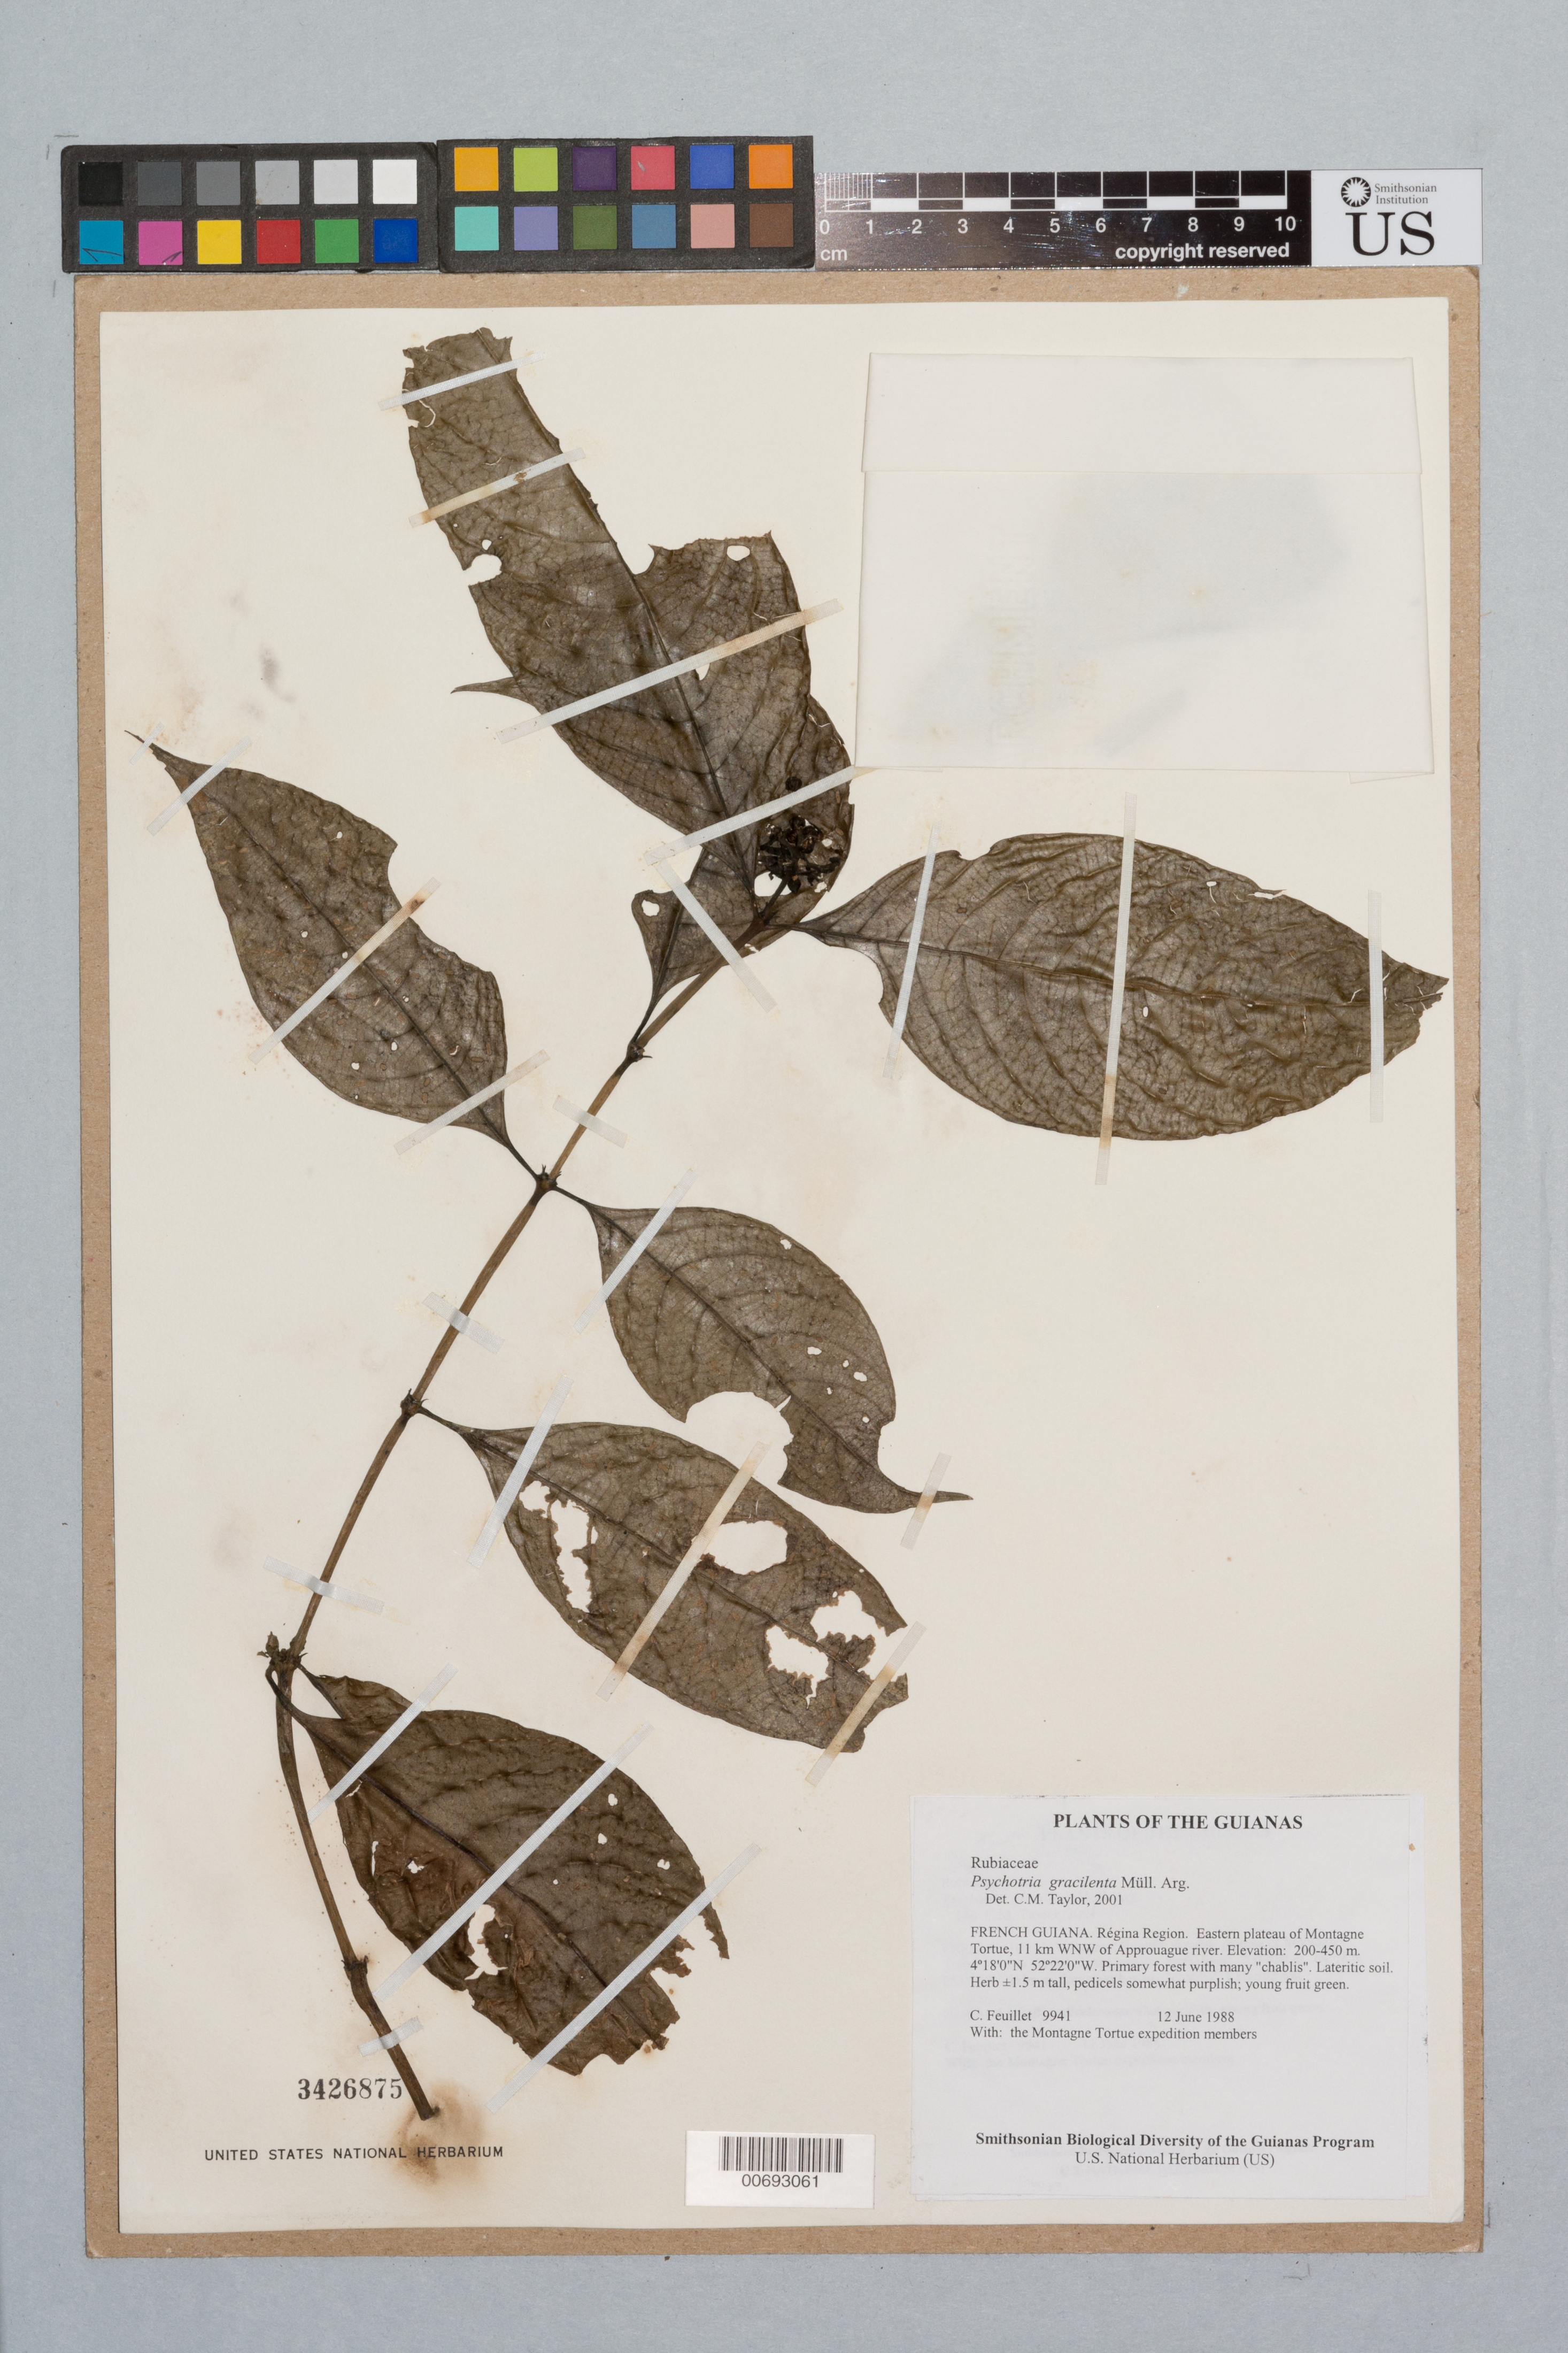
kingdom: Plantae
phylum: Tracheophyta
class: Magnoliopsida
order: Gentianales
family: Rubiaceae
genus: Palicourea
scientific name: Palicourea gracilenta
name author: (Müll. Arg.) Delprete & J.H. Kirkbr.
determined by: Kirkbride, J. H., Jr.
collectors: C. Feuillet & Montagne Torte Exped. members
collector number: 9941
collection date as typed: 12 June 1988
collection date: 1988-06-12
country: French Guiana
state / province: Cayenne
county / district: Regina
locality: Eastern plateau of Montagne Tortue, 11 km WNW of Approuague river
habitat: Primary forest with many "chablis". Lateritic soil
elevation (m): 200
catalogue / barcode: US 3426875